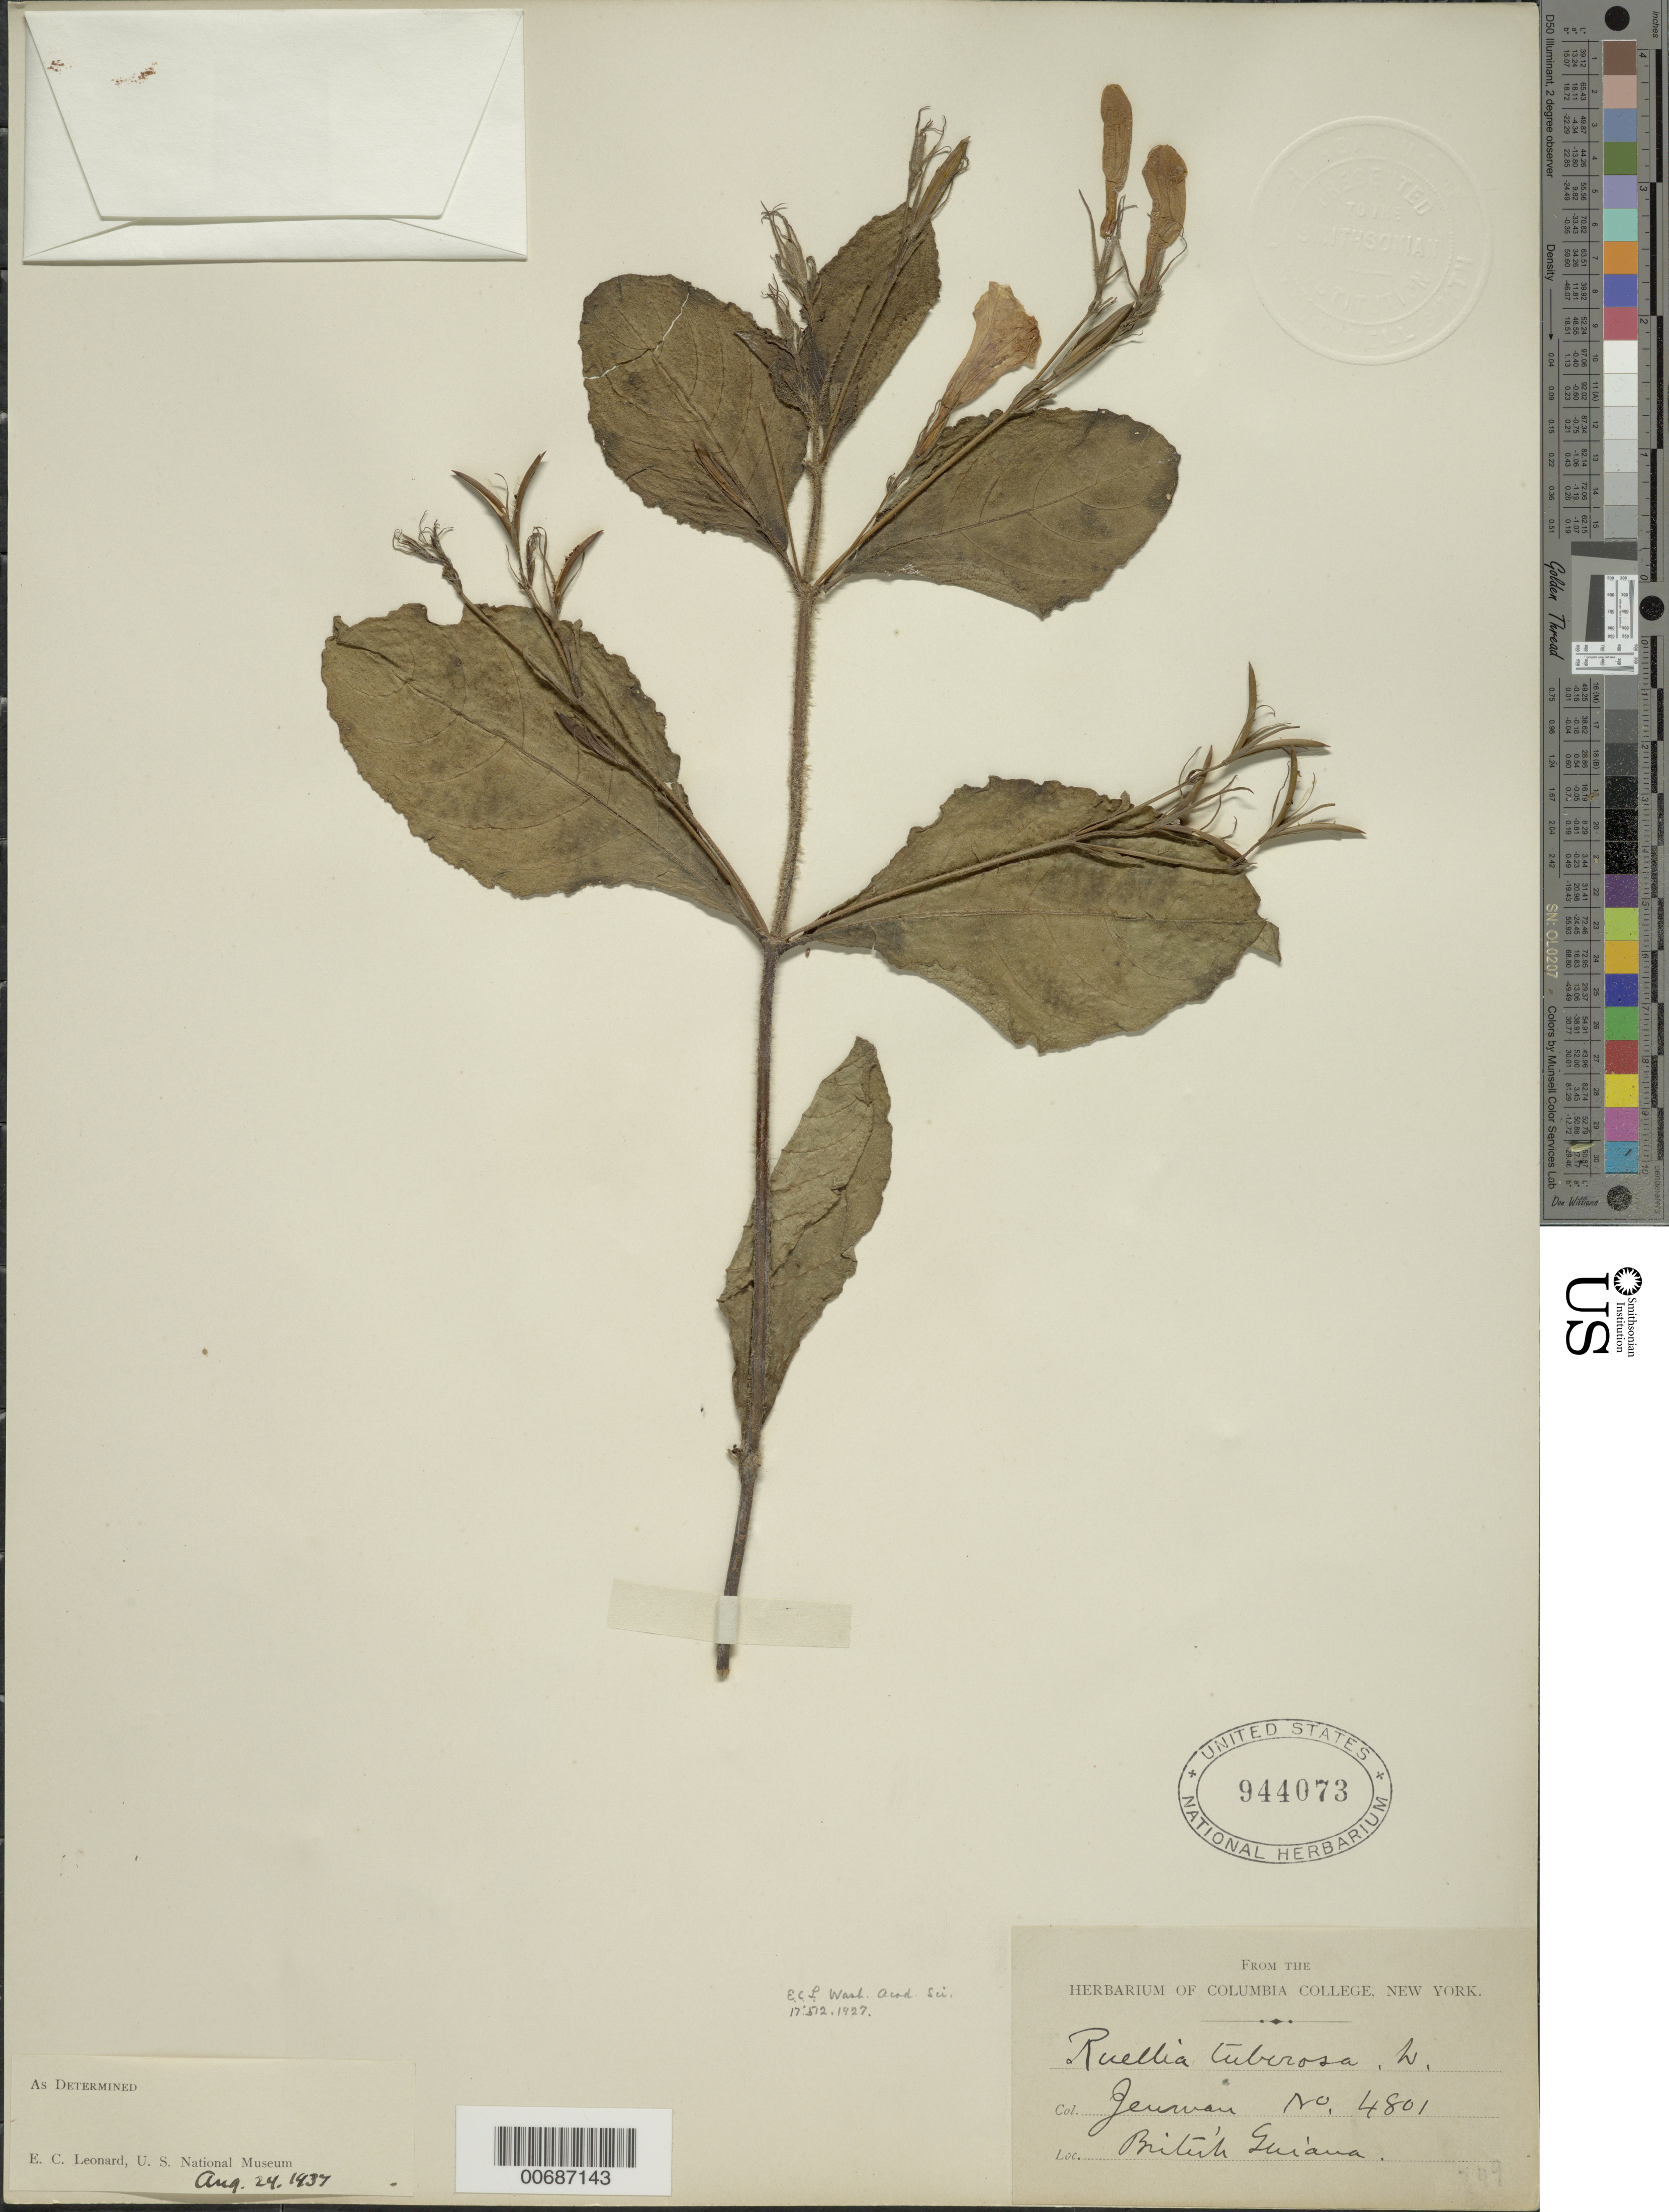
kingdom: Plantae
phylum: Tracheophyta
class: Magnoliopsida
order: Lamiales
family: Acanthaceae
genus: Ruellia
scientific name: Ruellia tuberosa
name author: L.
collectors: Jeuwan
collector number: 4801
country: Guyana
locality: British Guiana.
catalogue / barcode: US 944073